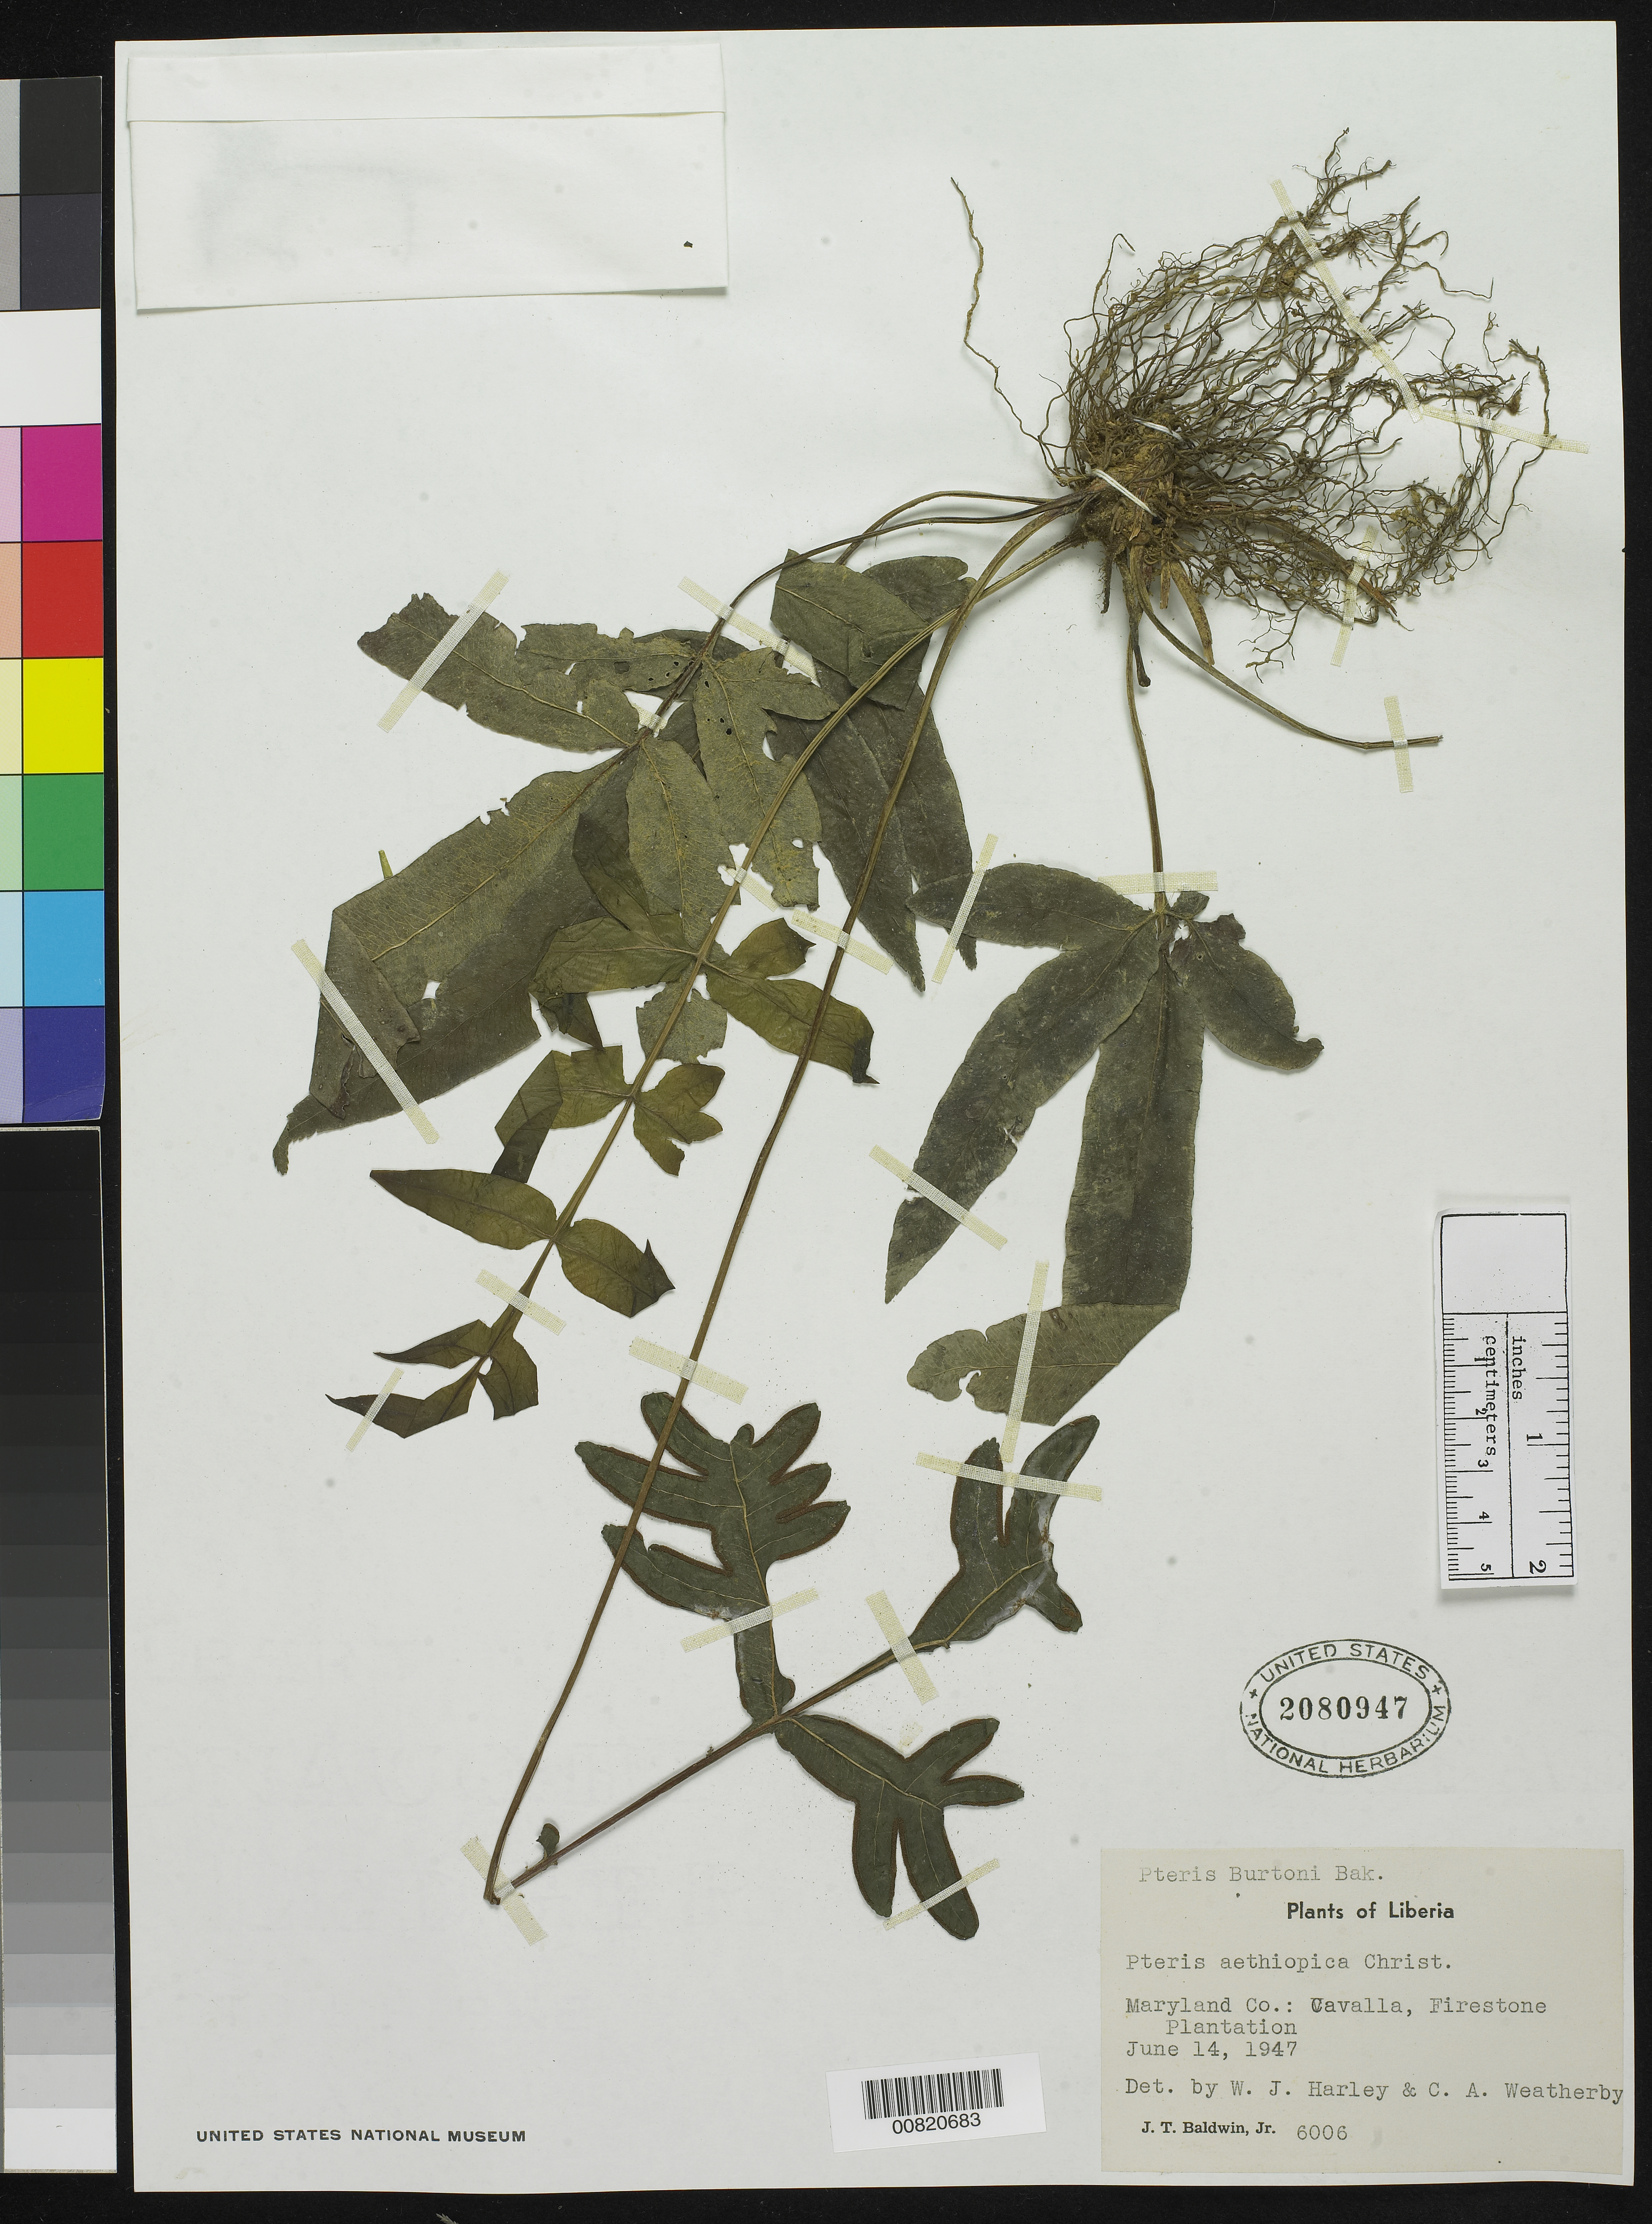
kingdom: Plantae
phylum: Tracheophyta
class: Polypodiopsida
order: Polypodiales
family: Pteridaceae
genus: Pteris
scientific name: Pteris burtonii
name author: Baker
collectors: J. T. Baldwin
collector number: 6006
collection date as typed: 14 Jun 1947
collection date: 1947-06-14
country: Liberia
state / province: Maryland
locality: Cavalla, Firestone Plantation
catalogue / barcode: US 2080947